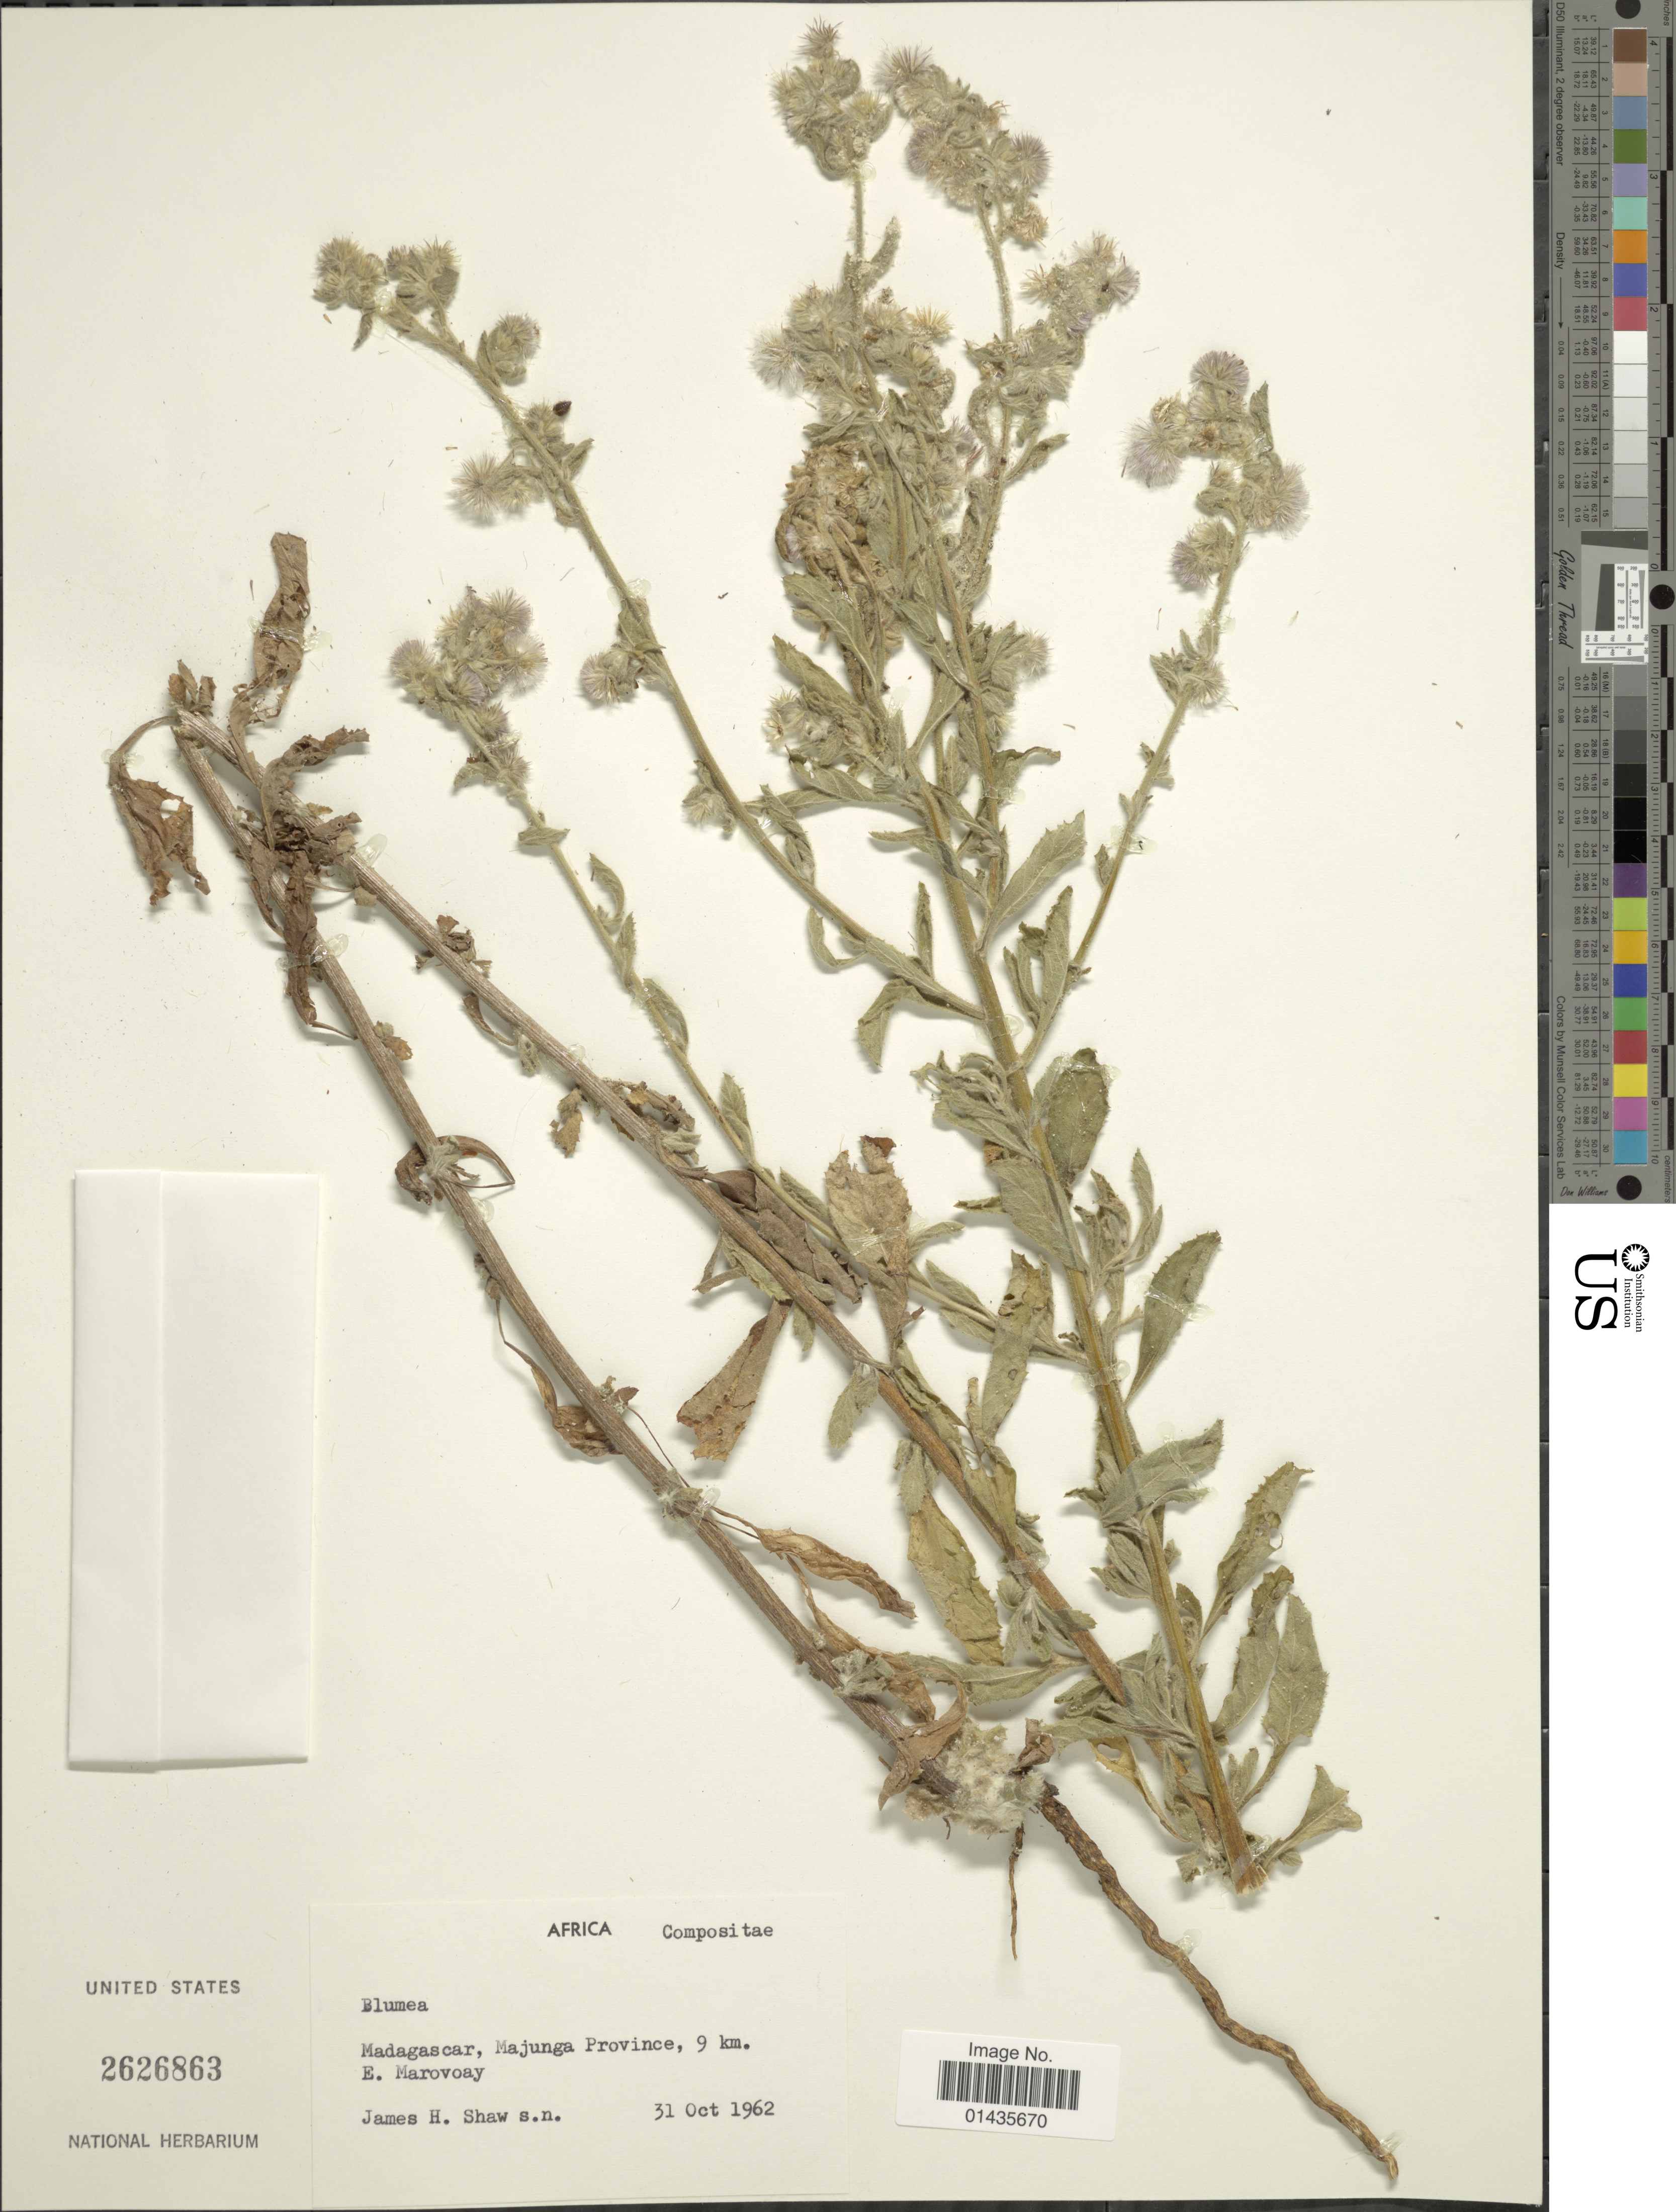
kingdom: Plantae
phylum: Tracheophyta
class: Magnoliopsida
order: Asterales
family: Asteraceae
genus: Blumea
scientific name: Blumea sp.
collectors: J. H. Shaw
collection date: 1962-10-31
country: Madagascar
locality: Africa, Majunga Province, 9 km E. Marovoay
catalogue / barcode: US 2626863